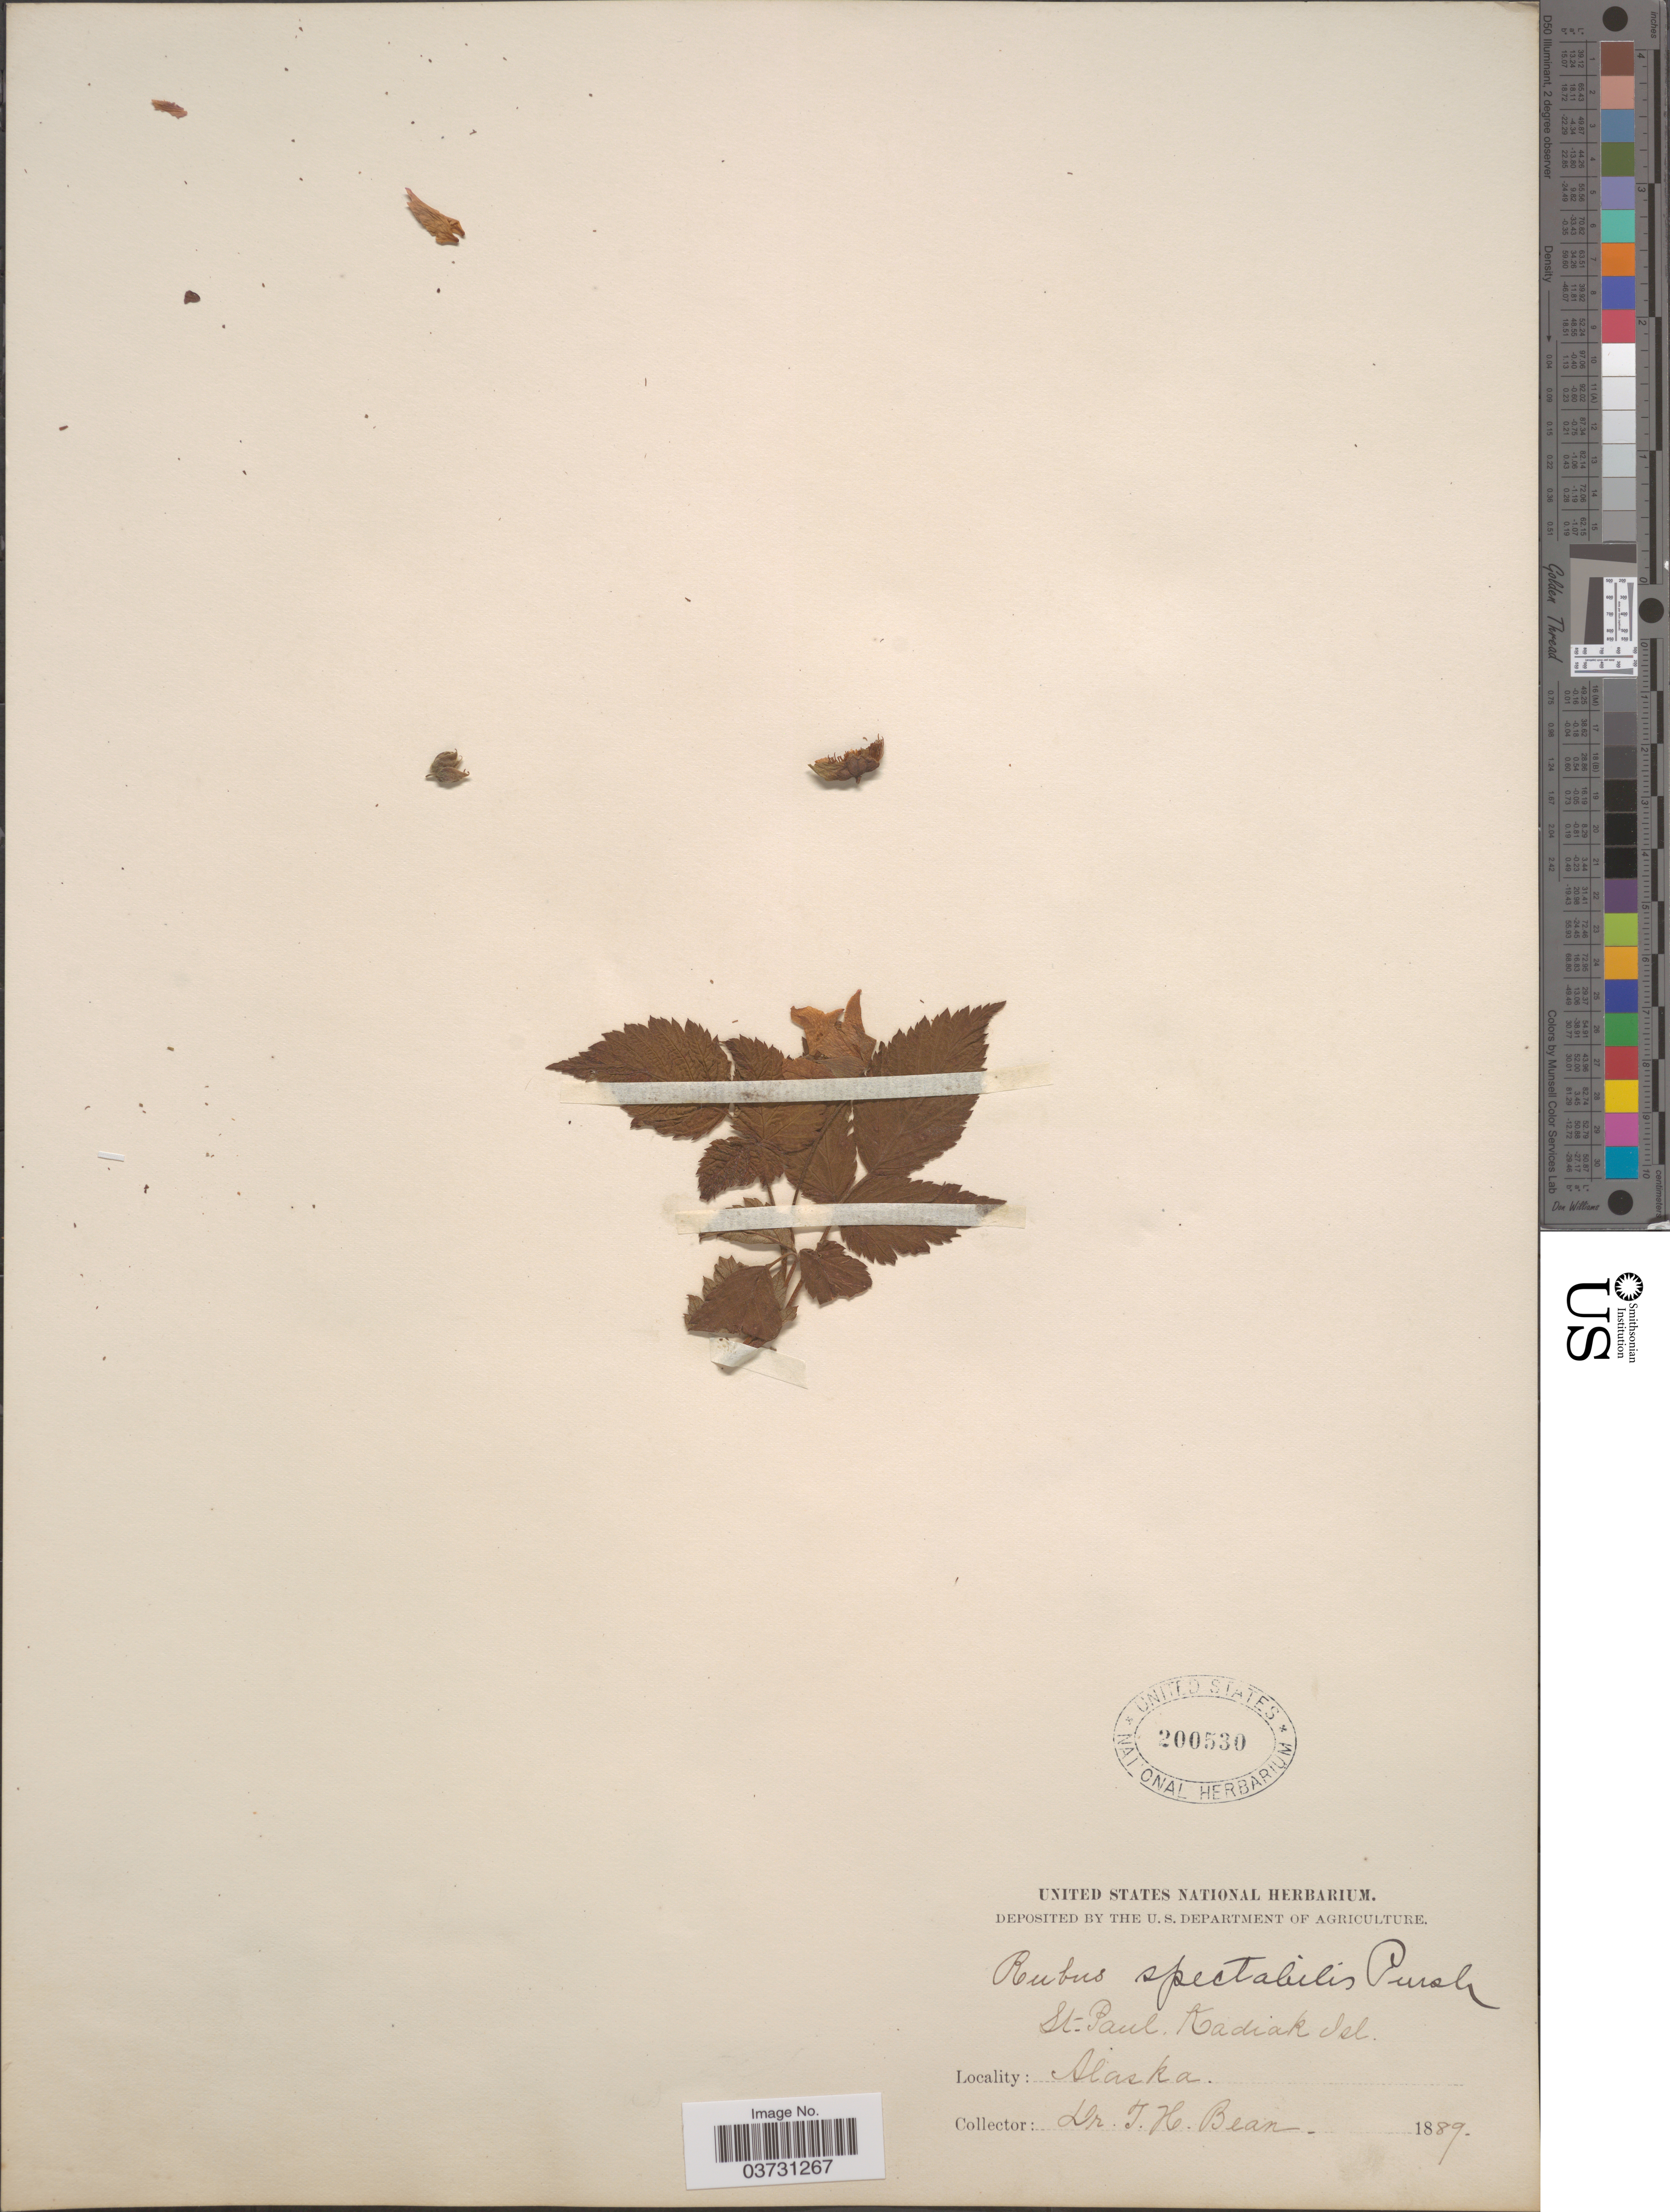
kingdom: Plantae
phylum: Tracheophyta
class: Magnoliopsida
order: Rosales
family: Rosaceae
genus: Rubus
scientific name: Rubus spectabilis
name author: Pursh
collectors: T. Bean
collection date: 1889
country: United States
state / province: Alaska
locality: St. Paul - Kadiak Isl.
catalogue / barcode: US 200530